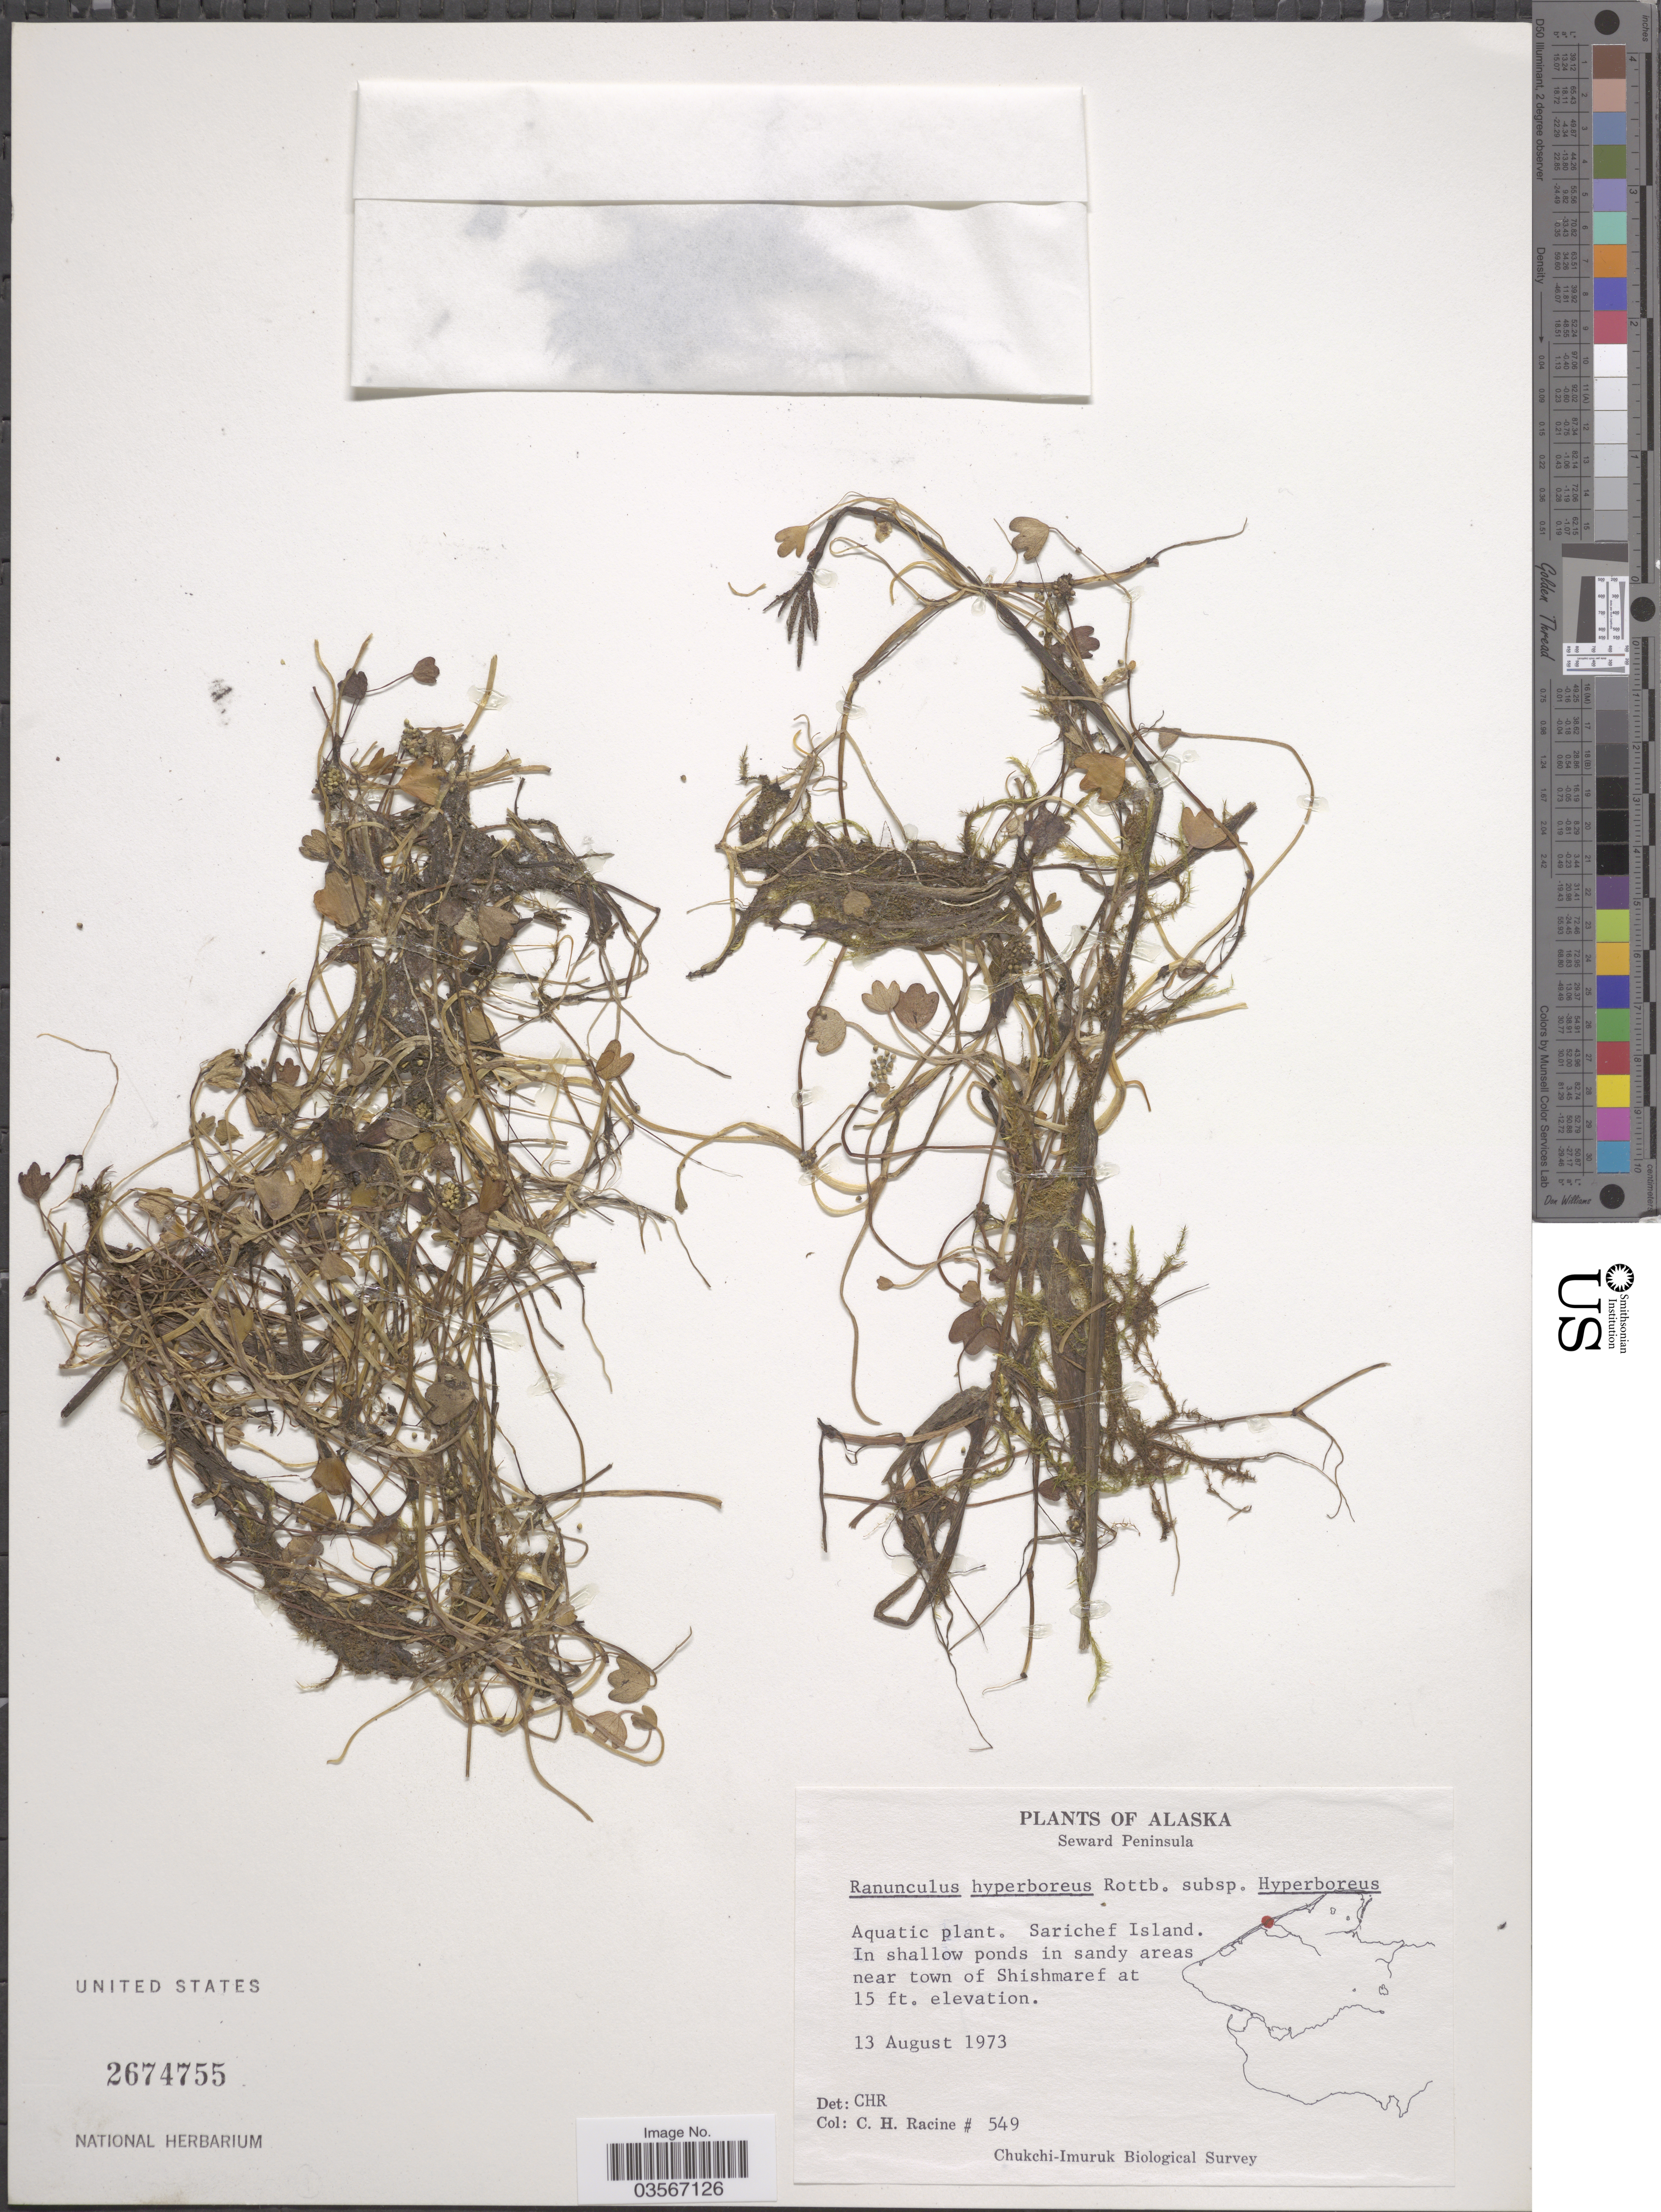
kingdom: Plantae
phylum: Tracheophyta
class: Magnoliopsida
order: Ranunculales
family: Ranunculaceae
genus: Ranunculus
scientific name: Ranunculus hyperboreus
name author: Rottb.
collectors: C. Racine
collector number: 549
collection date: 1973-08-13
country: United States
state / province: Alaska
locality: Seward Peninsula. Sarichef Island. In shallow ponds in sandy areas near town of Shishmaref.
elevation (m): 5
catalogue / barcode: US 2674755